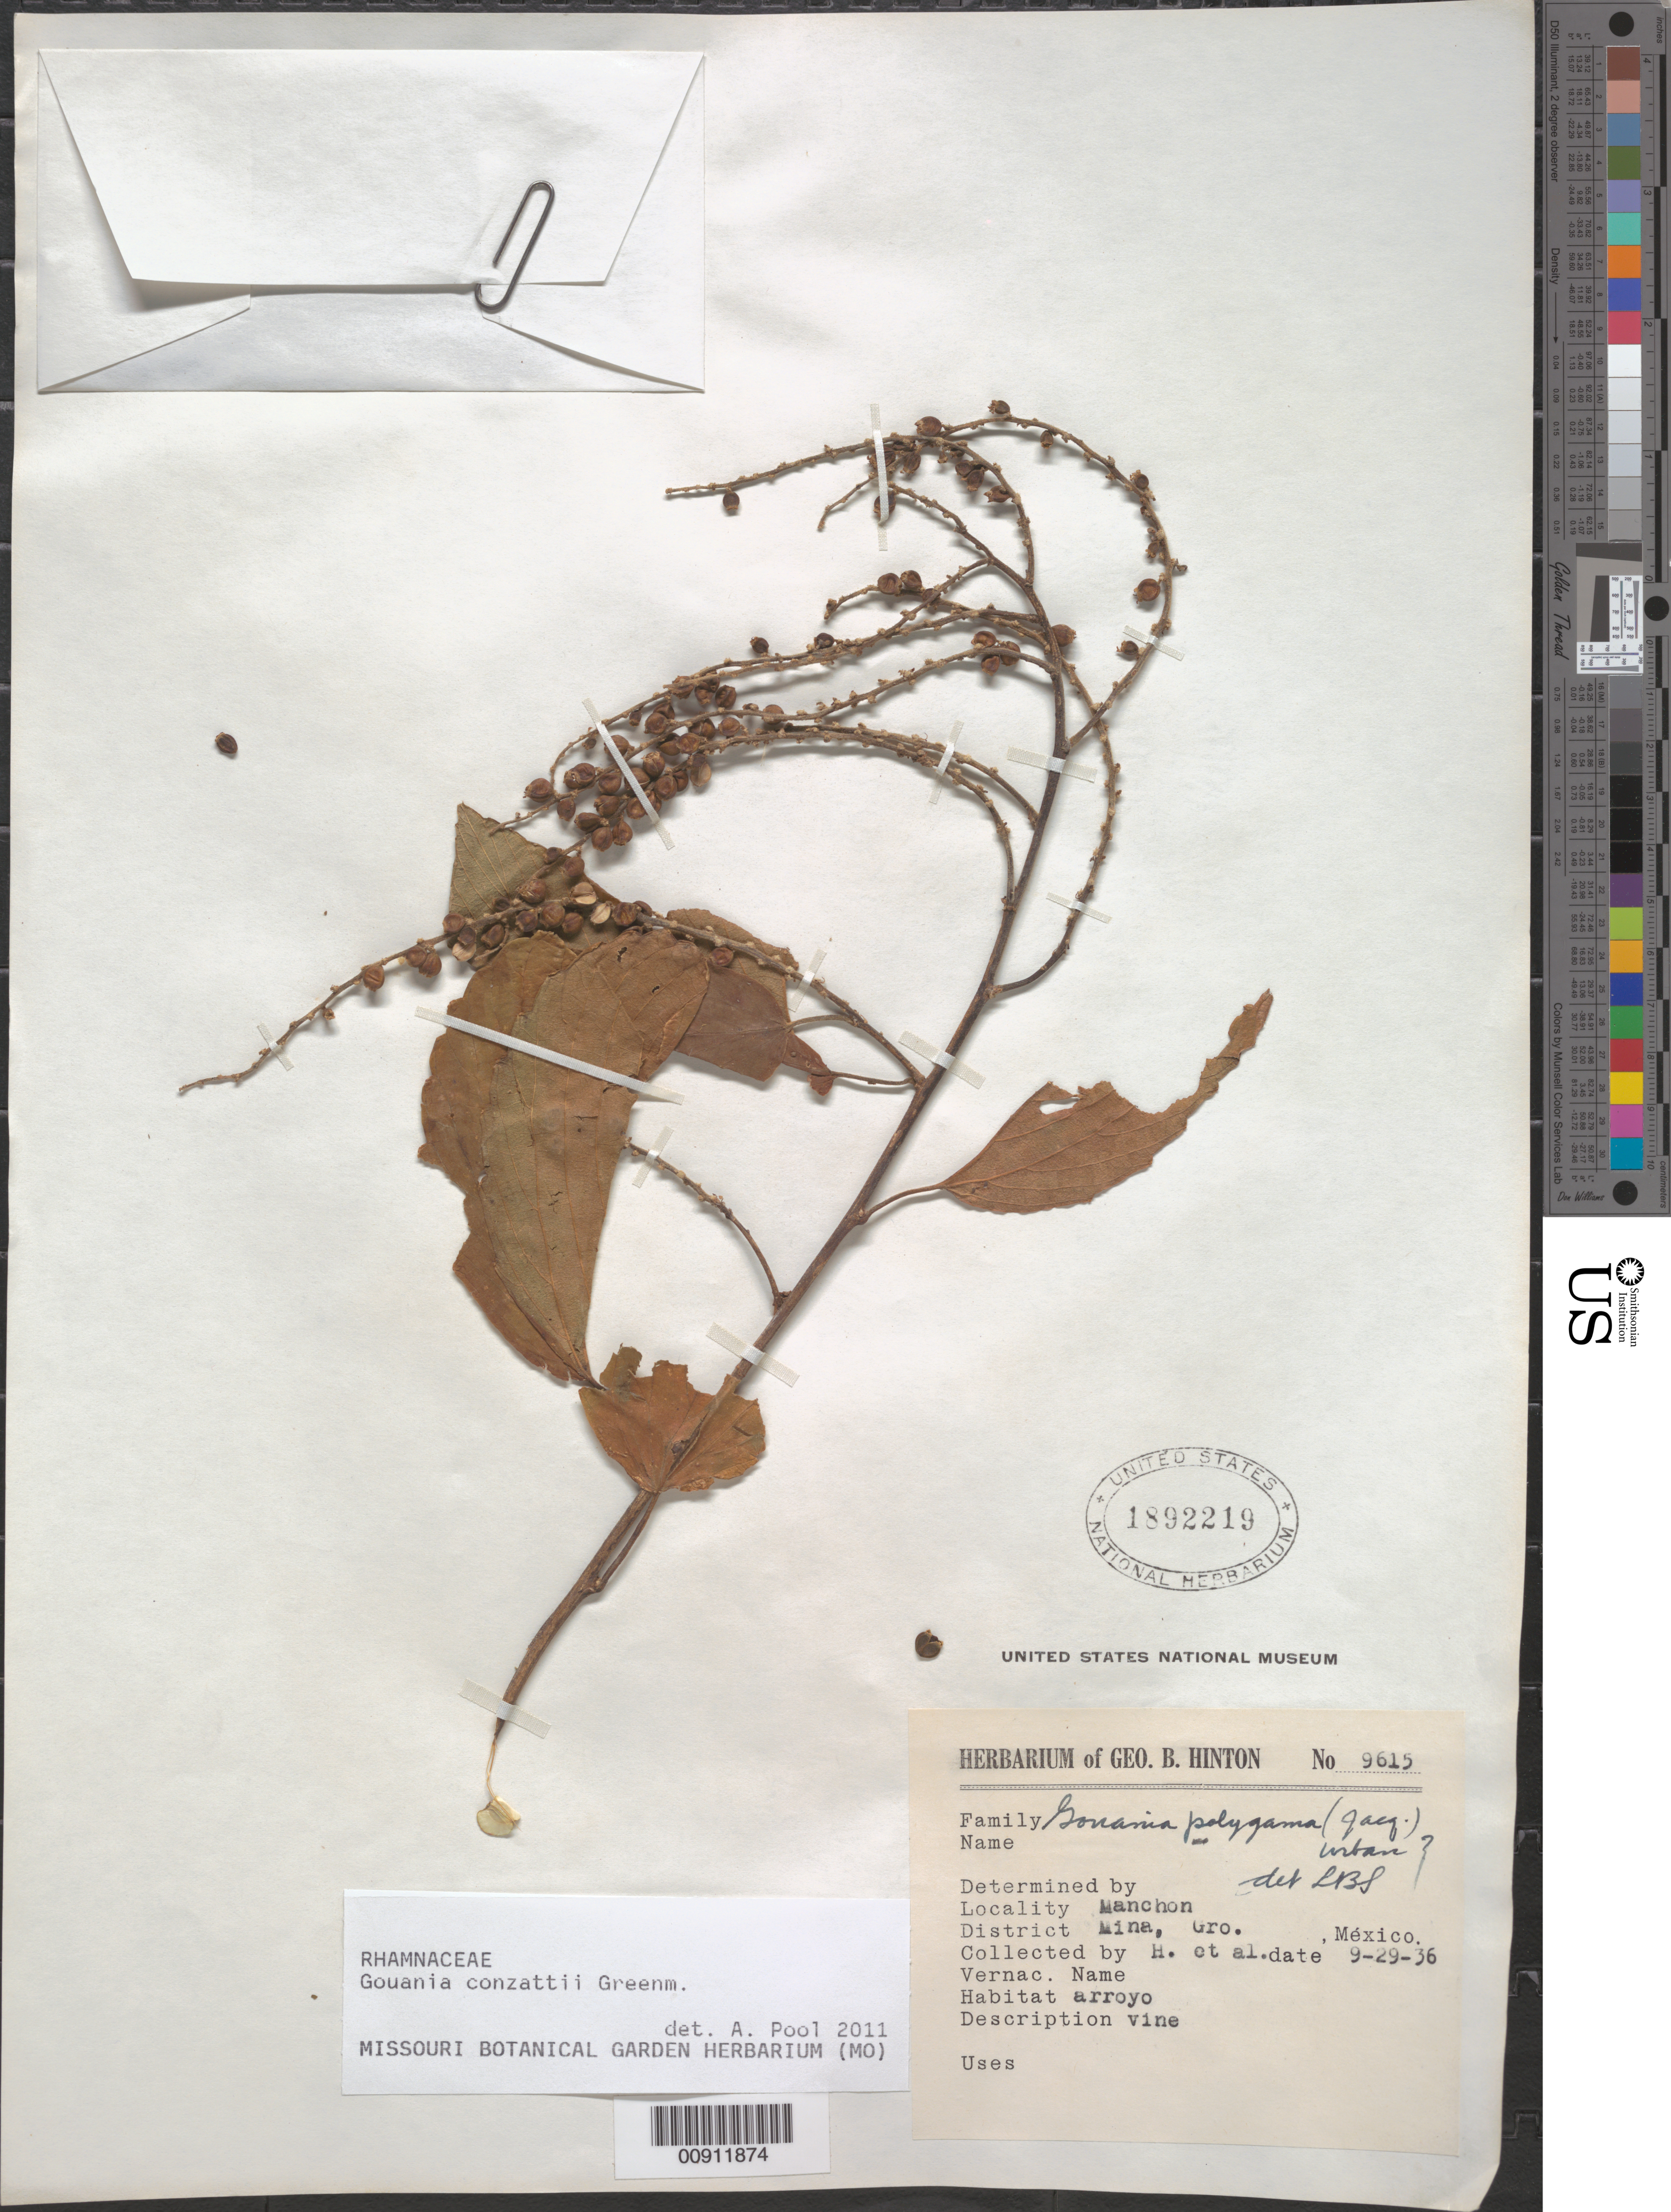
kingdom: Plantae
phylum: Tracheophyta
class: Magnoliopsida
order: Rosales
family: Rhamnaceae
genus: Gouania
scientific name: Gouania conzattii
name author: Greenm.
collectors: G. B. Hinton & et al.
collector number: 9615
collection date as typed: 29 Sep 1936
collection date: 1936-09-29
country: Mexico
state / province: Guerrero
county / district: Mina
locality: Manchon, District Mina, Guerrero.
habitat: Arroyo.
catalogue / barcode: US 1892219